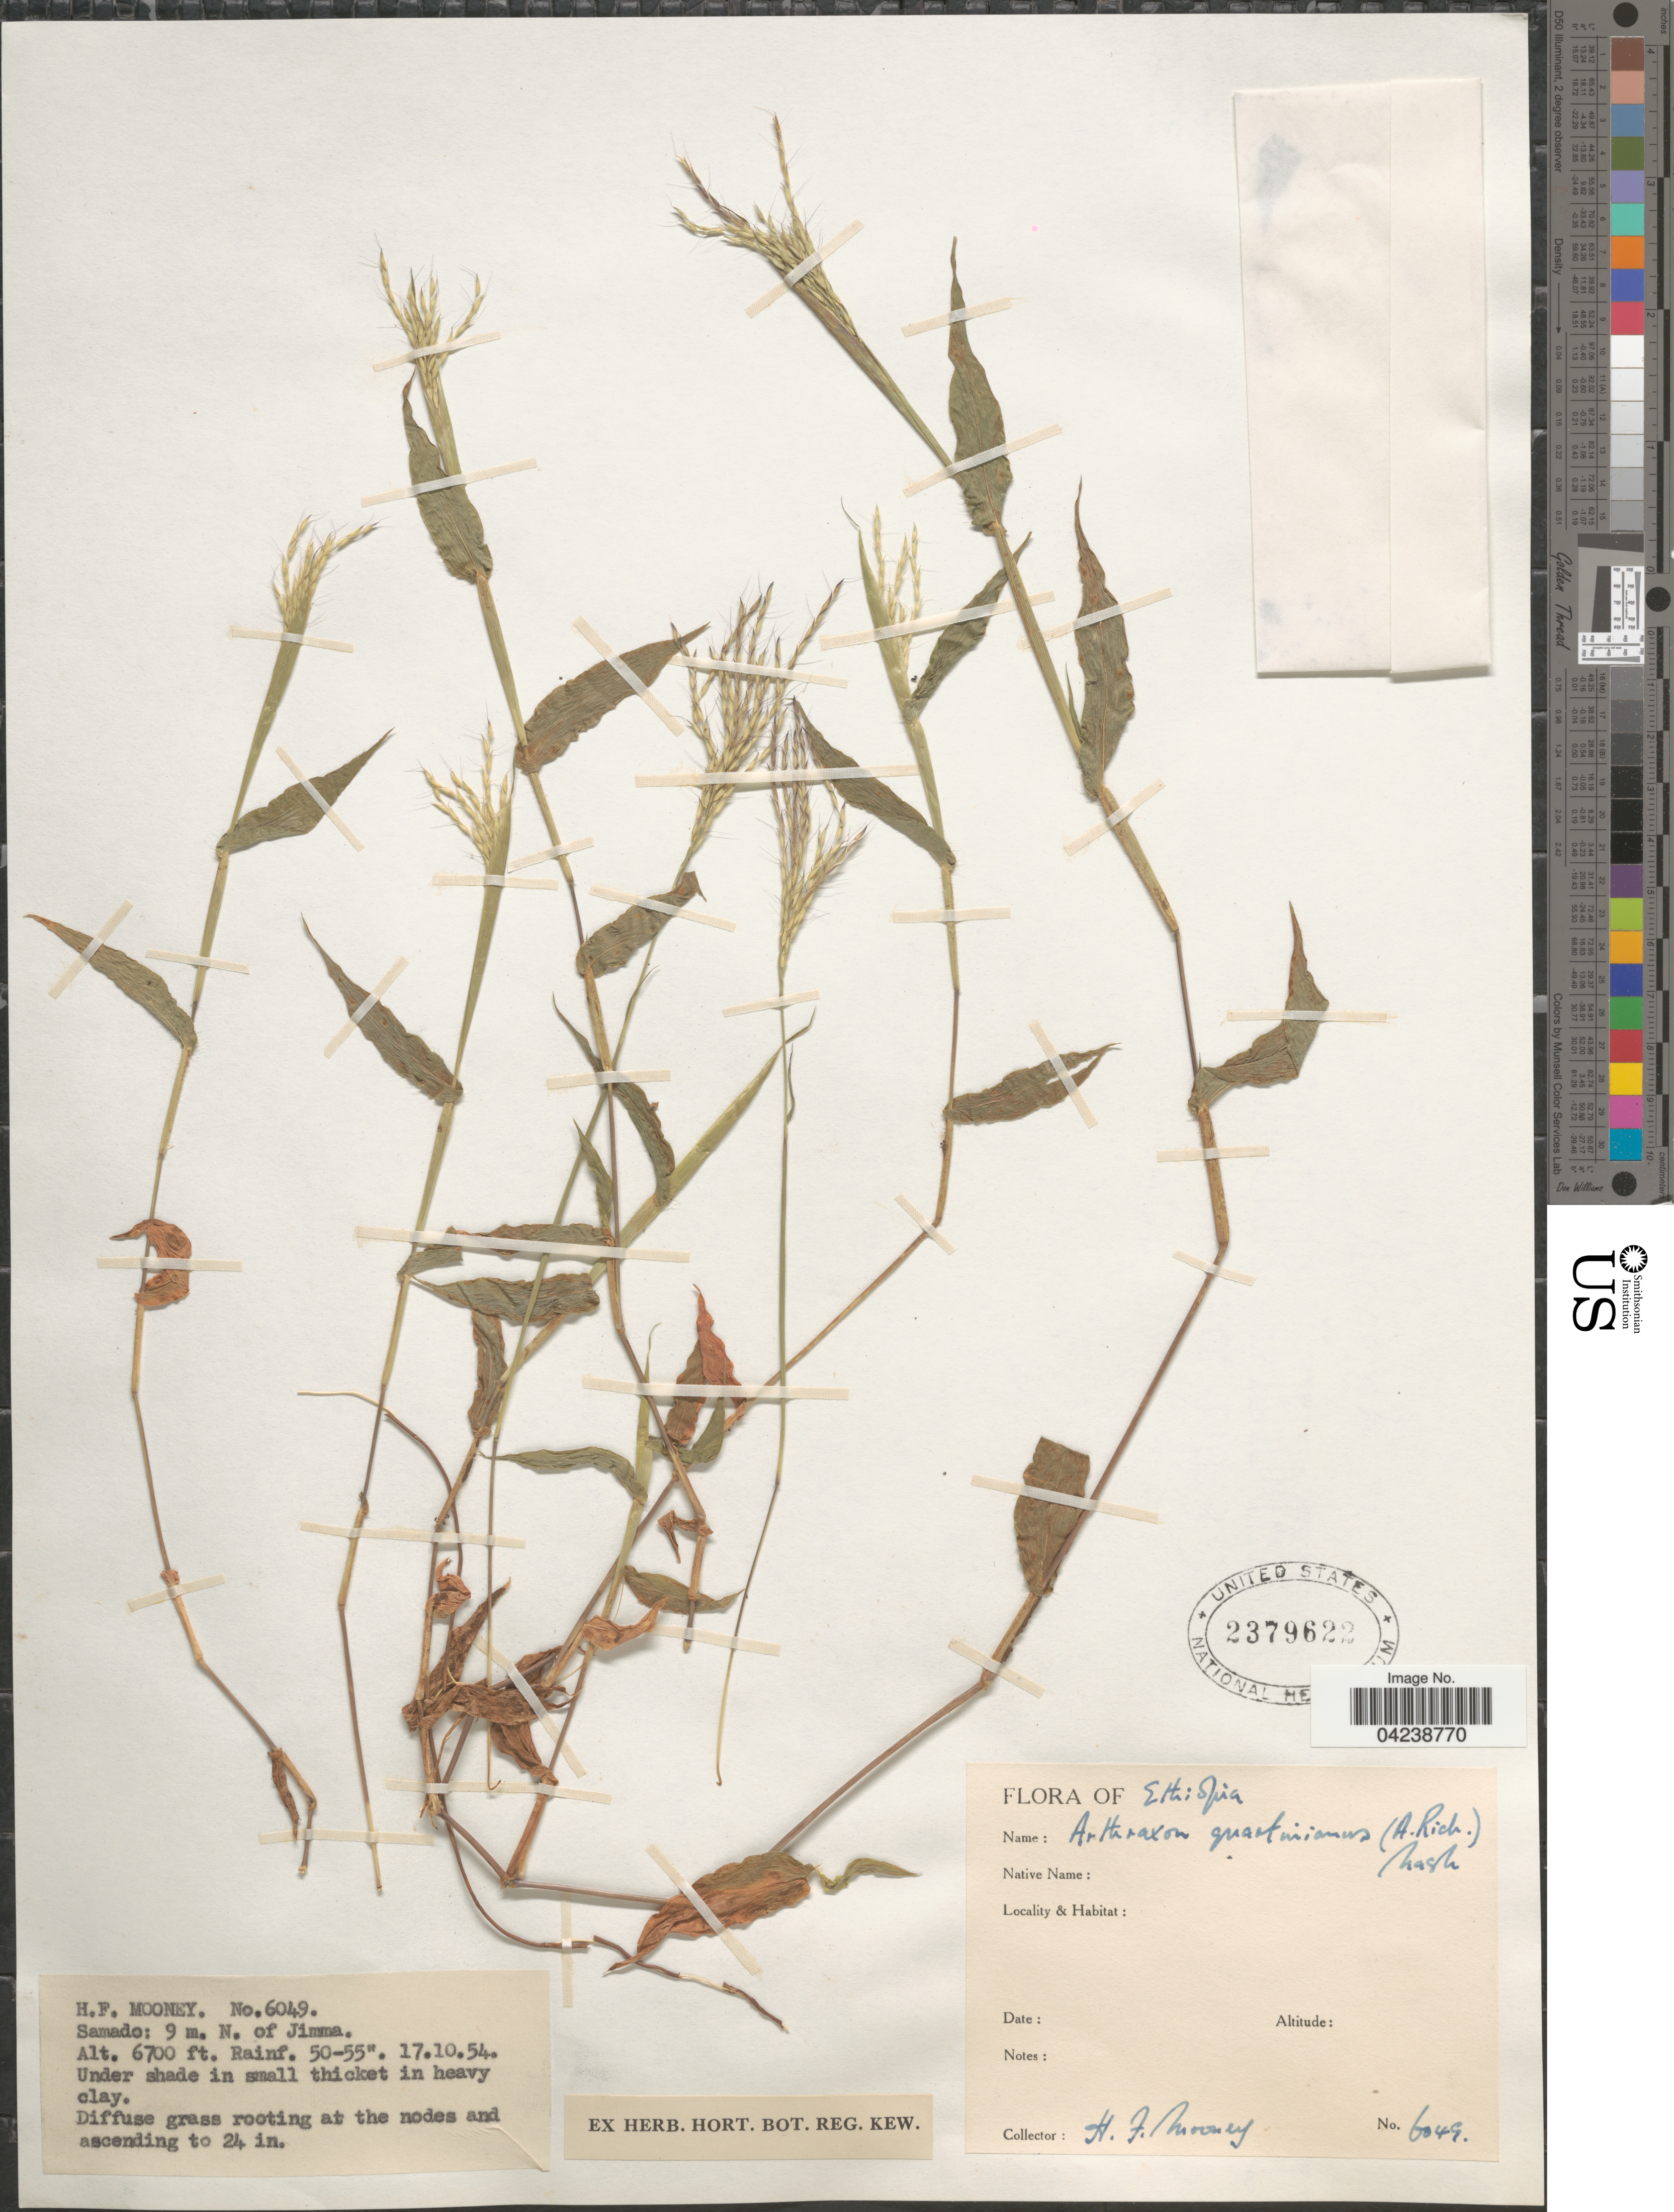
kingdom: Plantae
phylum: Tracheophyta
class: Liliopsida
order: Poales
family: Poaceae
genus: Arthraxon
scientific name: Arthraxon hispidus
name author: (Thunb.) Makino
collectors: H. Mooney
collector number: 6049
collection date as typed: Transcribed d/m/y: 17/10/54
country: Ethiopia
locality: Samado: 9 m. N. of Jimma.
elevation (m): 2042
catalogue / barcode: US 2379622